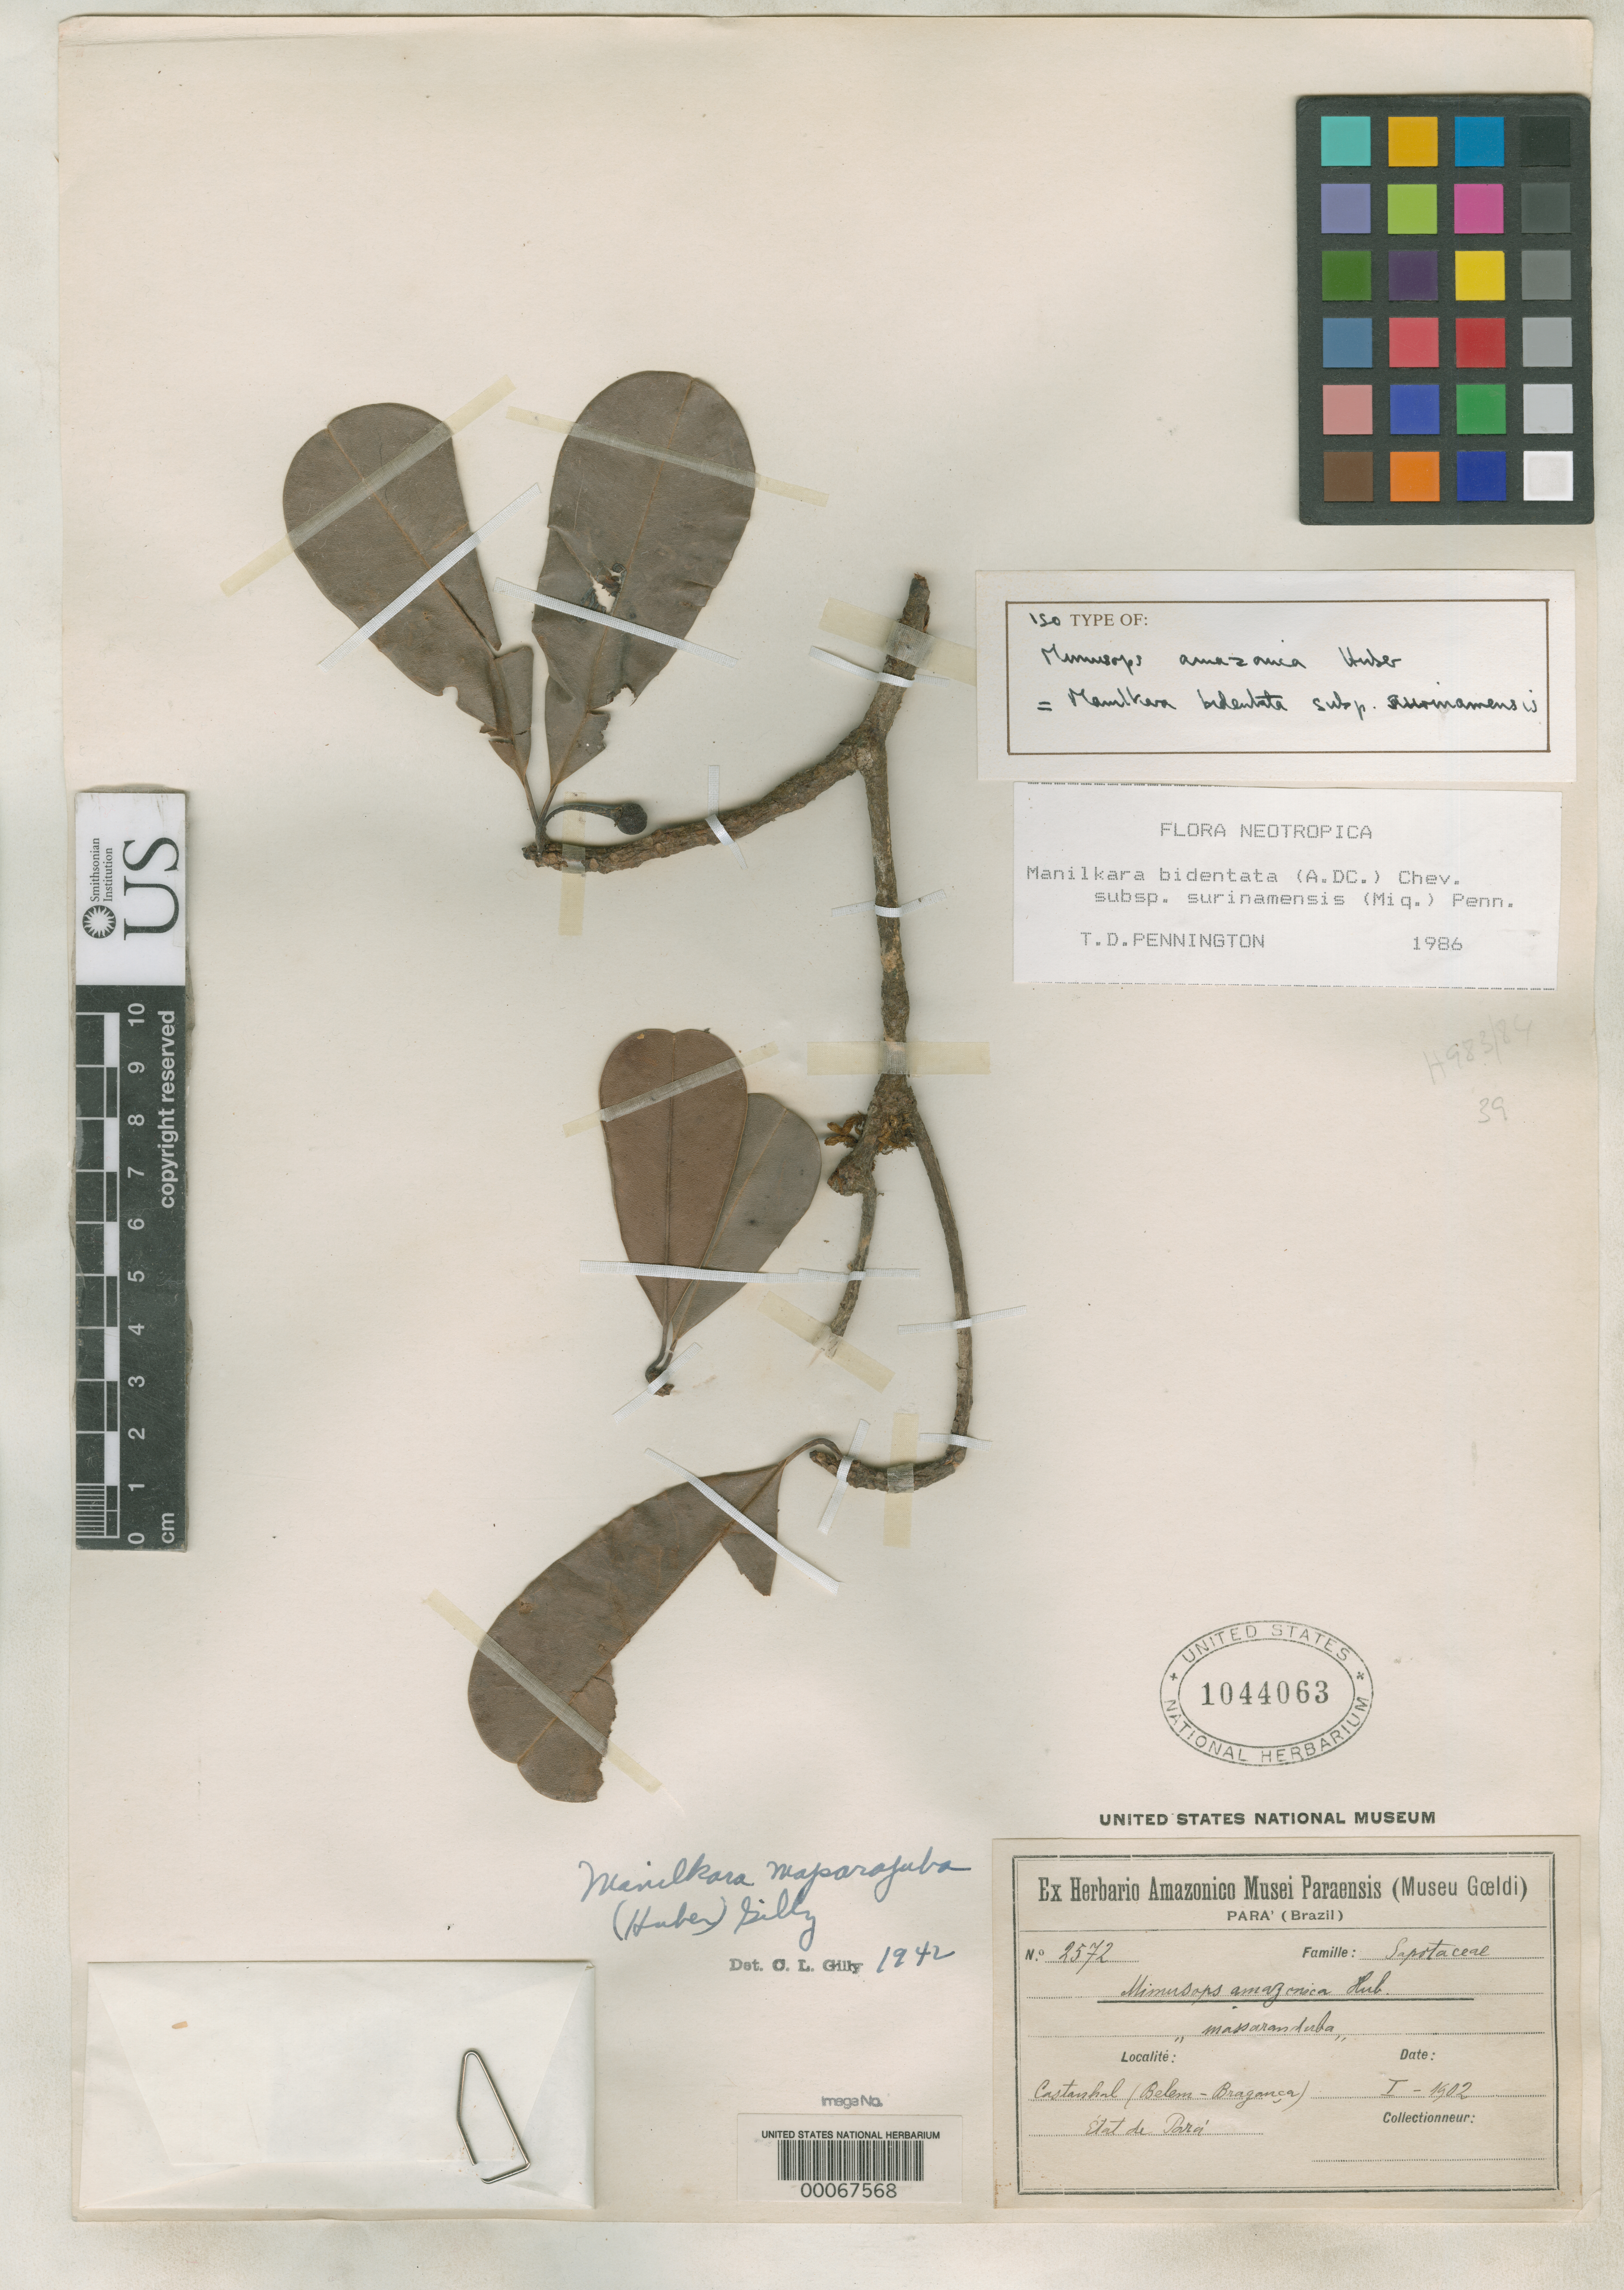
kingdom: Plantae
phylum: Tracheophyta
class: Magnoliopsida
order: Ericales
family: Sapotaceae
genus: Mimusops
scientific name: Mimusops amazonica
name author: Huber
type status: Type Fragment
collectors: ex Mus. Goeldi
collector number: Mus. No. 2572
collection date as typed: Jan 1902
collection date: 1902-01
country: Brazil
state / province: Pará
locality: Between Belem and Braganca.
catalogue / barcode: US 1044063